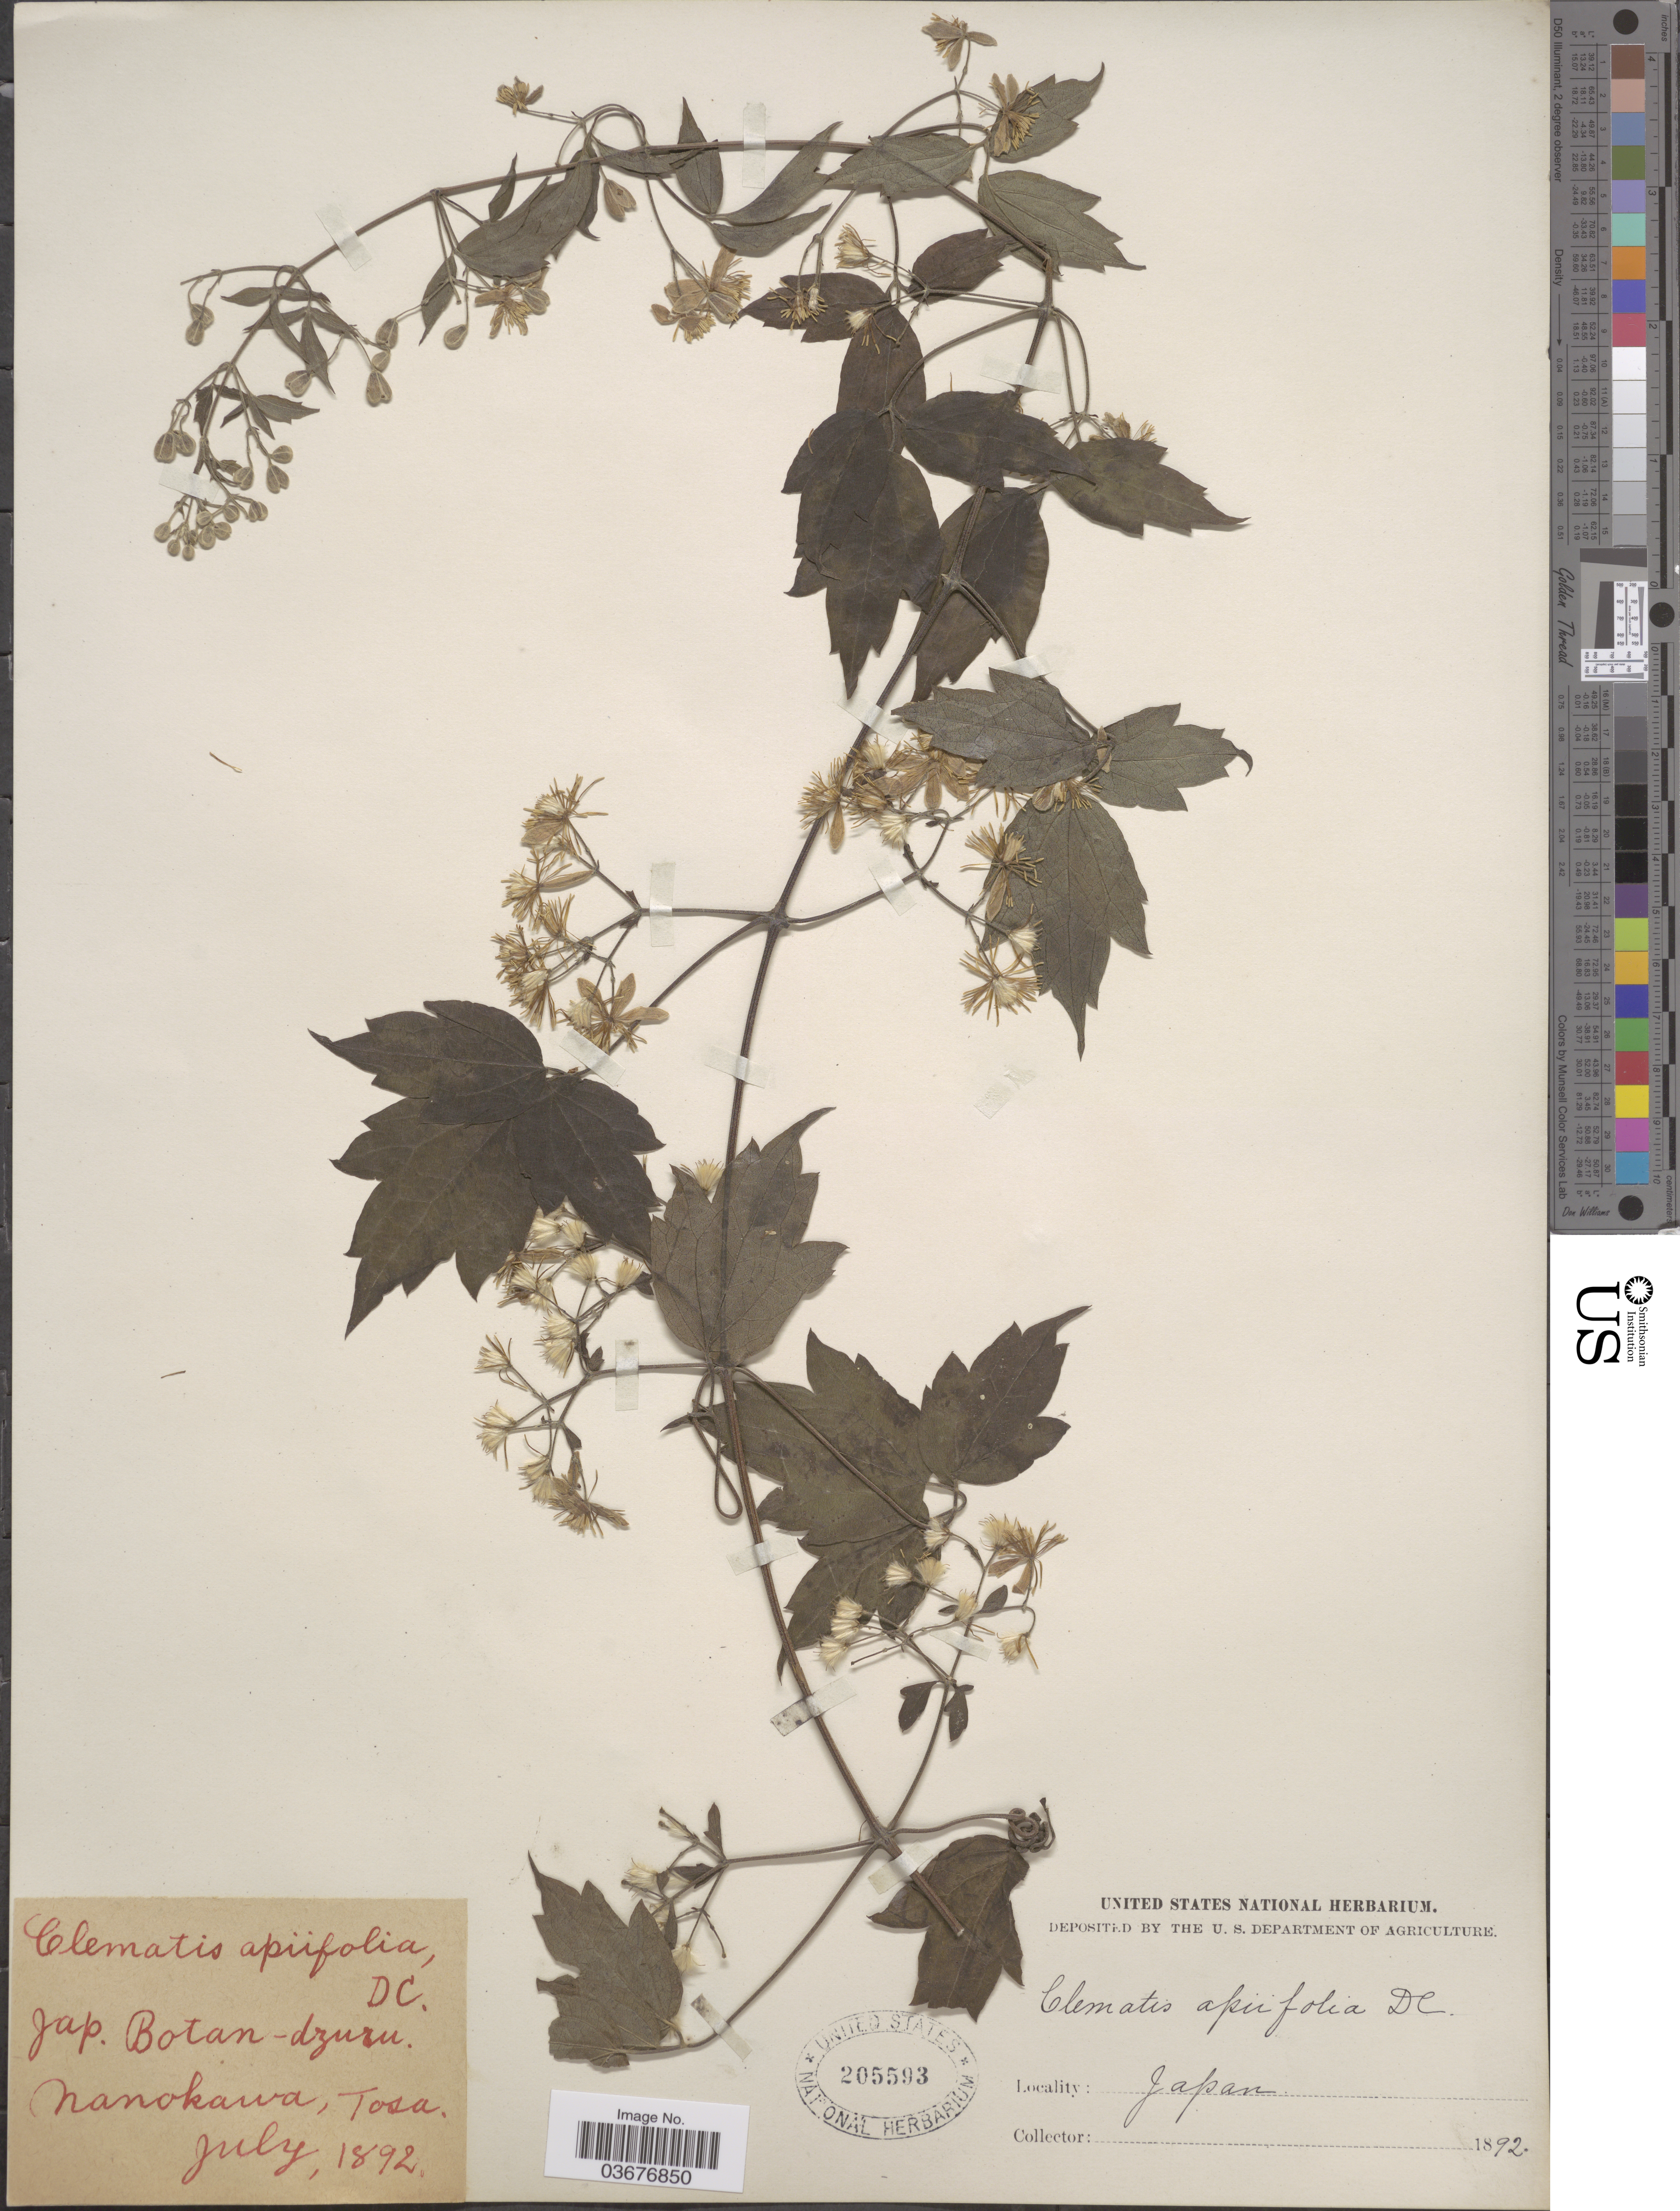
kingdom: Plantae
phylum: Tracheophyta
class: Magnoliopsida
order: Ranunculales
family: Ranunculaceae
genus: Clematis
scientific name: Clematis apiifolia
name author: DC.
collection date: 1892-07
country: Japan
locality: Nanokawa, Tosa.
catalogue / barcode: US 205593